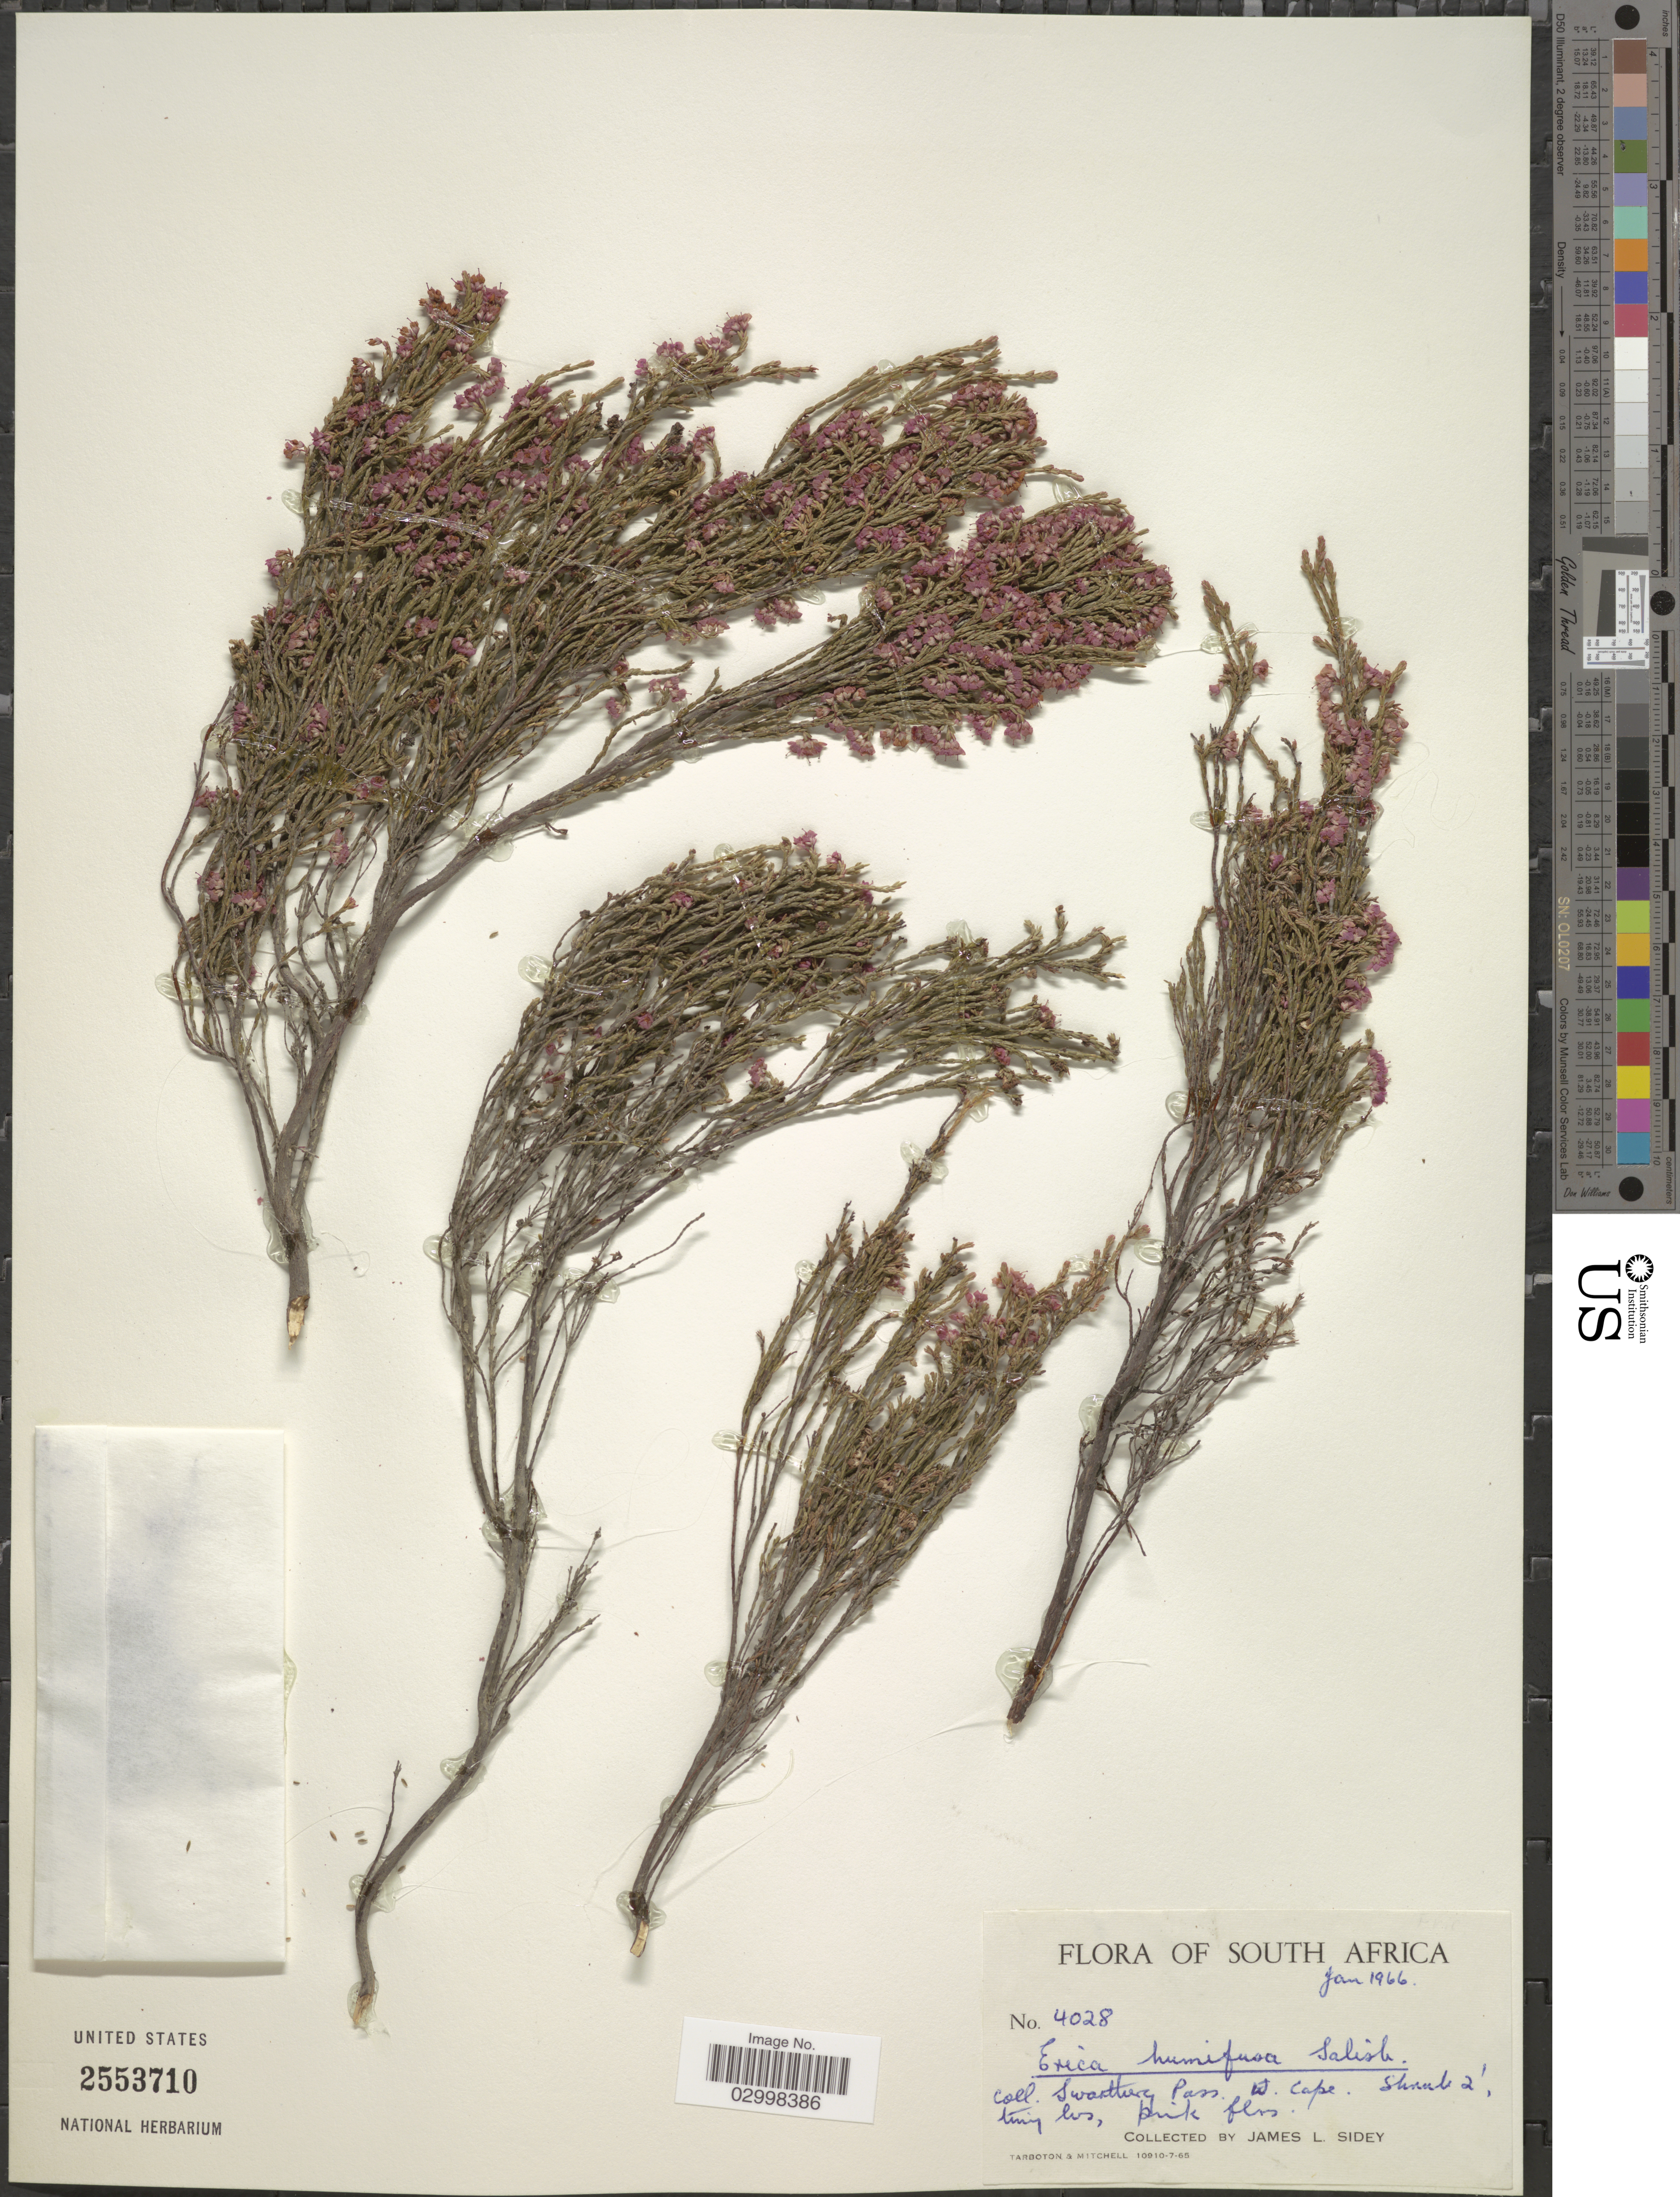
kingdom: Plantae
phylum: Tracheophyta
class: Magnoliopsida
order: Ericales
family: Ericaceae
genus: Erica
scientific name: Erica humifusa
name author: Hibberd ex Salisb.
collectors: J. L. Sidey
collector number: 4028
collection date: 1966-01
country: South Africa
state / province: Western Cape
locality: Coll Swartberg Pass. W. Cape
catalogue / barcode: US 2553710